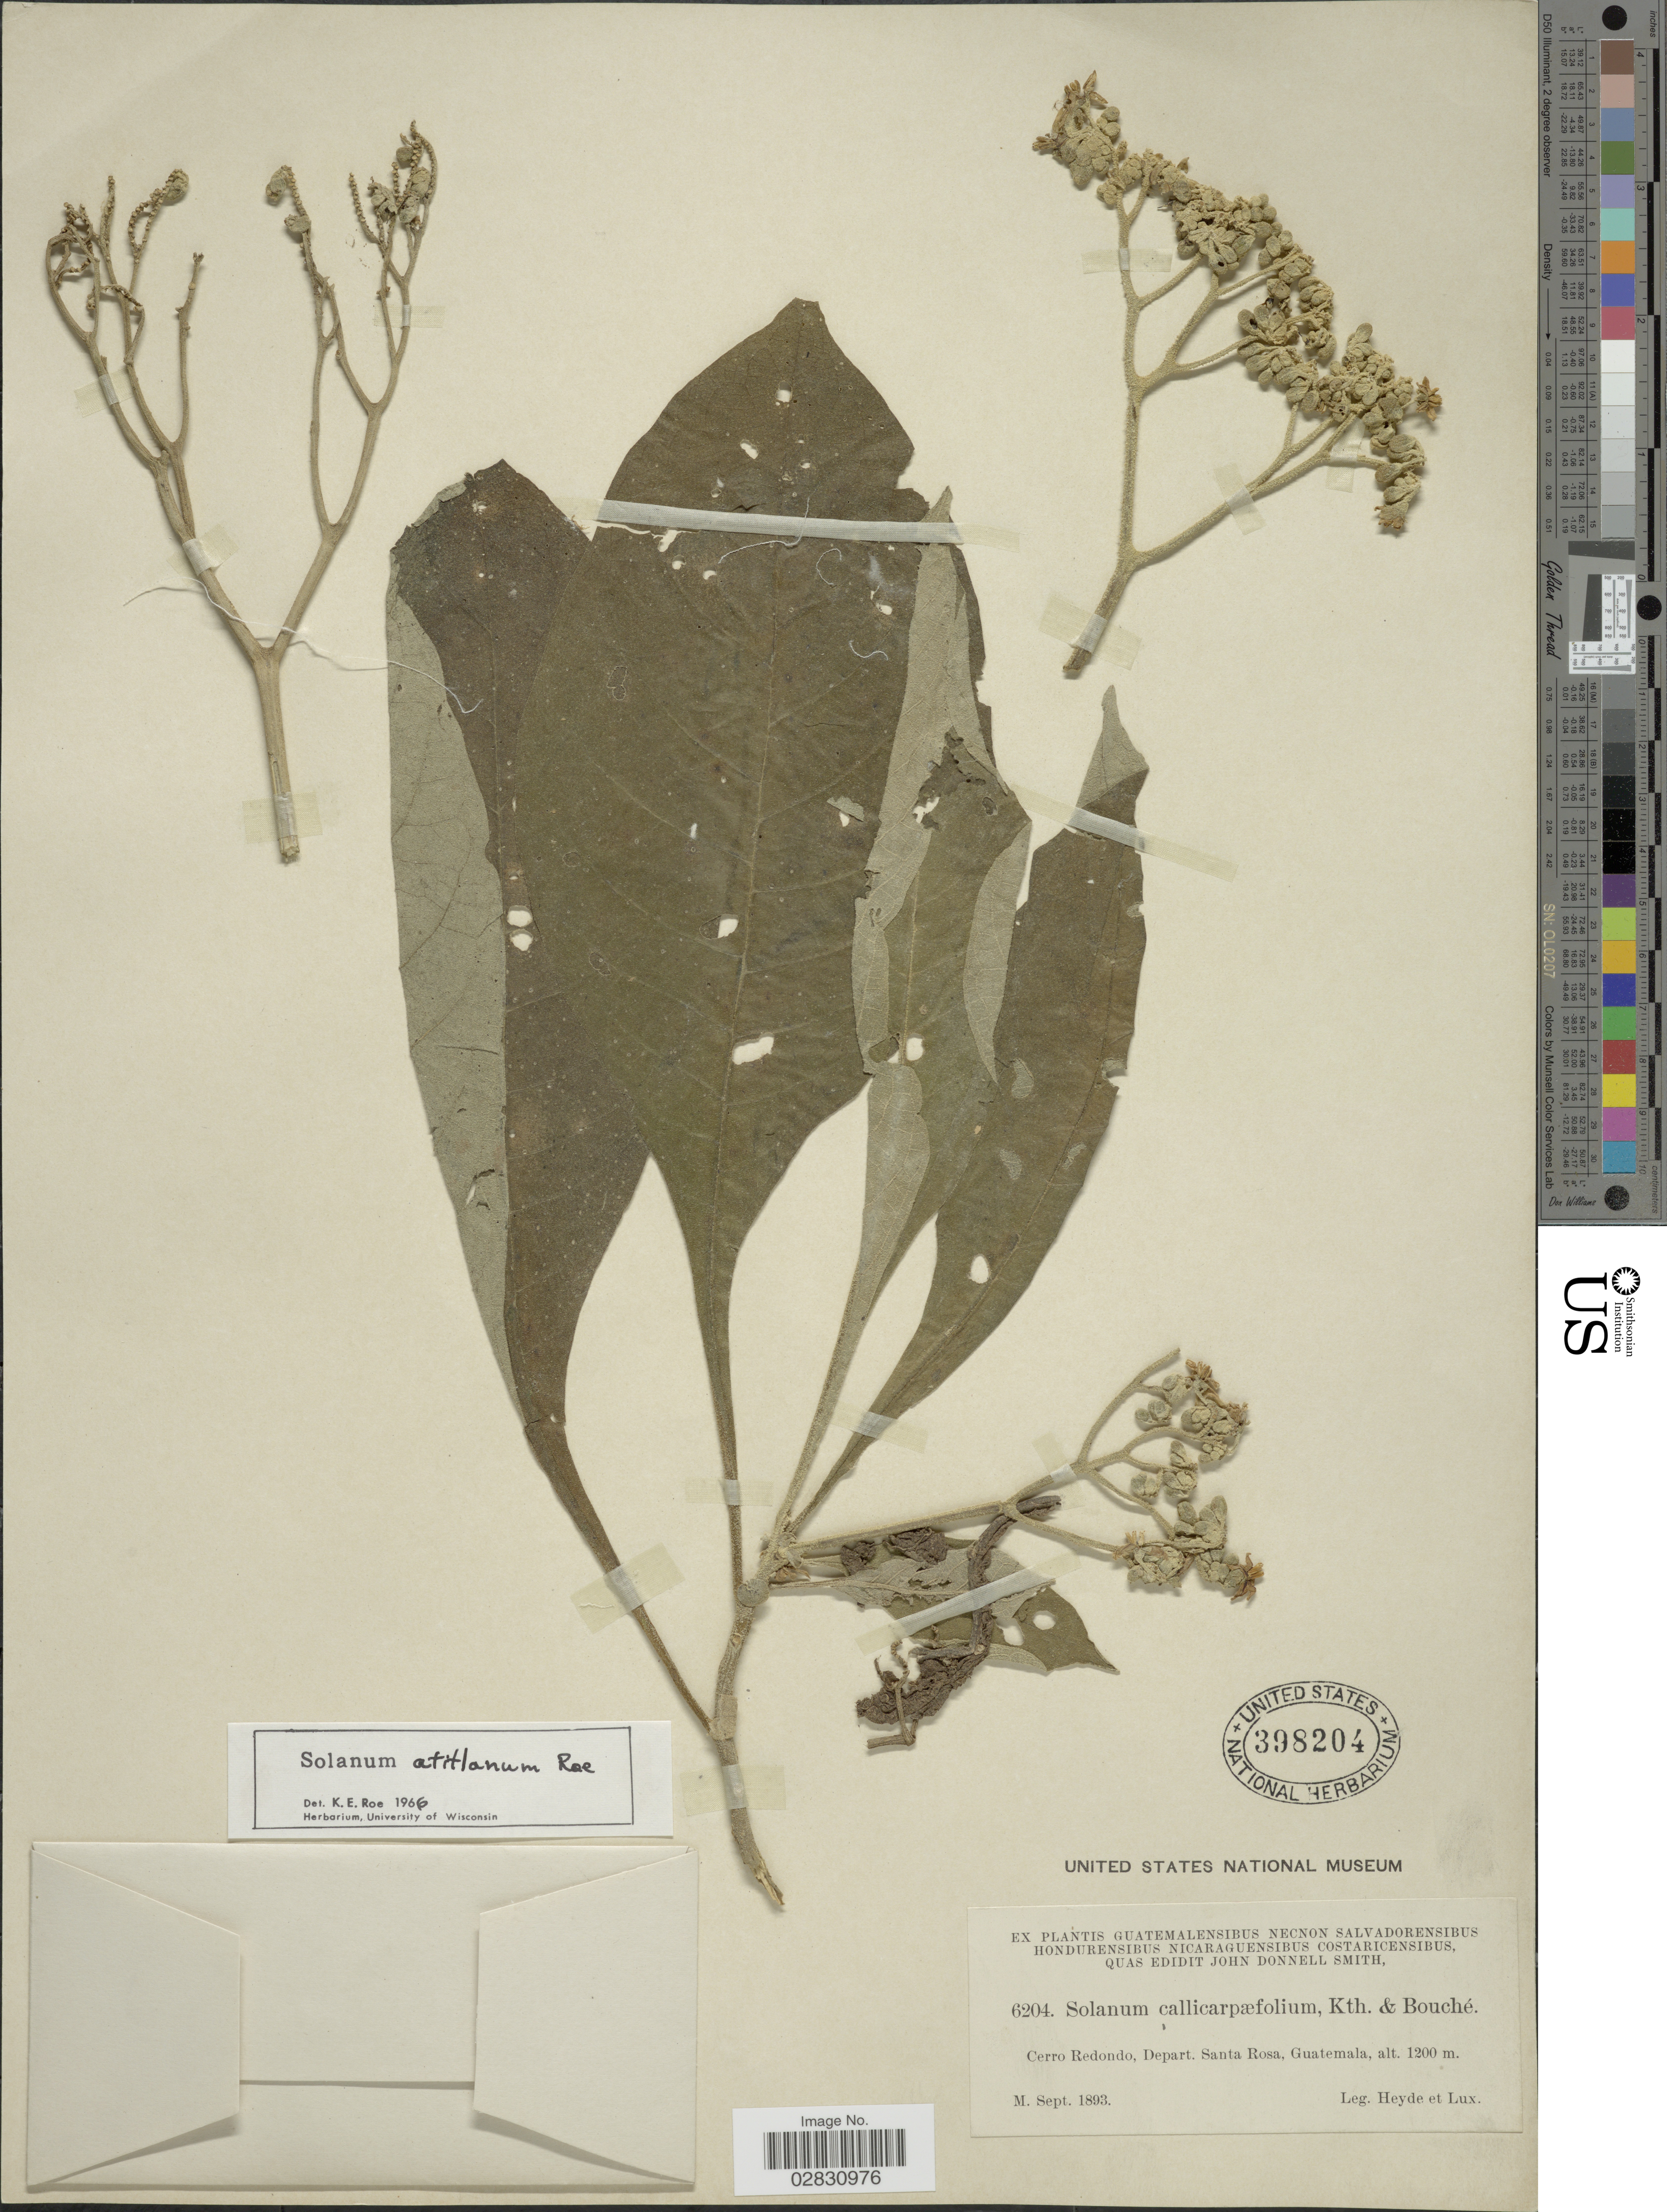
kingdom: Plantae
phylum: Tracheophyta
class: Magnoliopsida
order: Solanales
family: Solanaceae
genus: Solanum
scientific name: Solanum atitlanum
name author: K.E. Roe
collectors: Heyde & Lux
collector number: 6204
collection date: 1893-09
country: Guatemala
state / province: Santa Rosa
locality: Cerro Redondo, Depart. Santa Rosa.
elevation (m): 1200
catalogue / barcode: US 398204